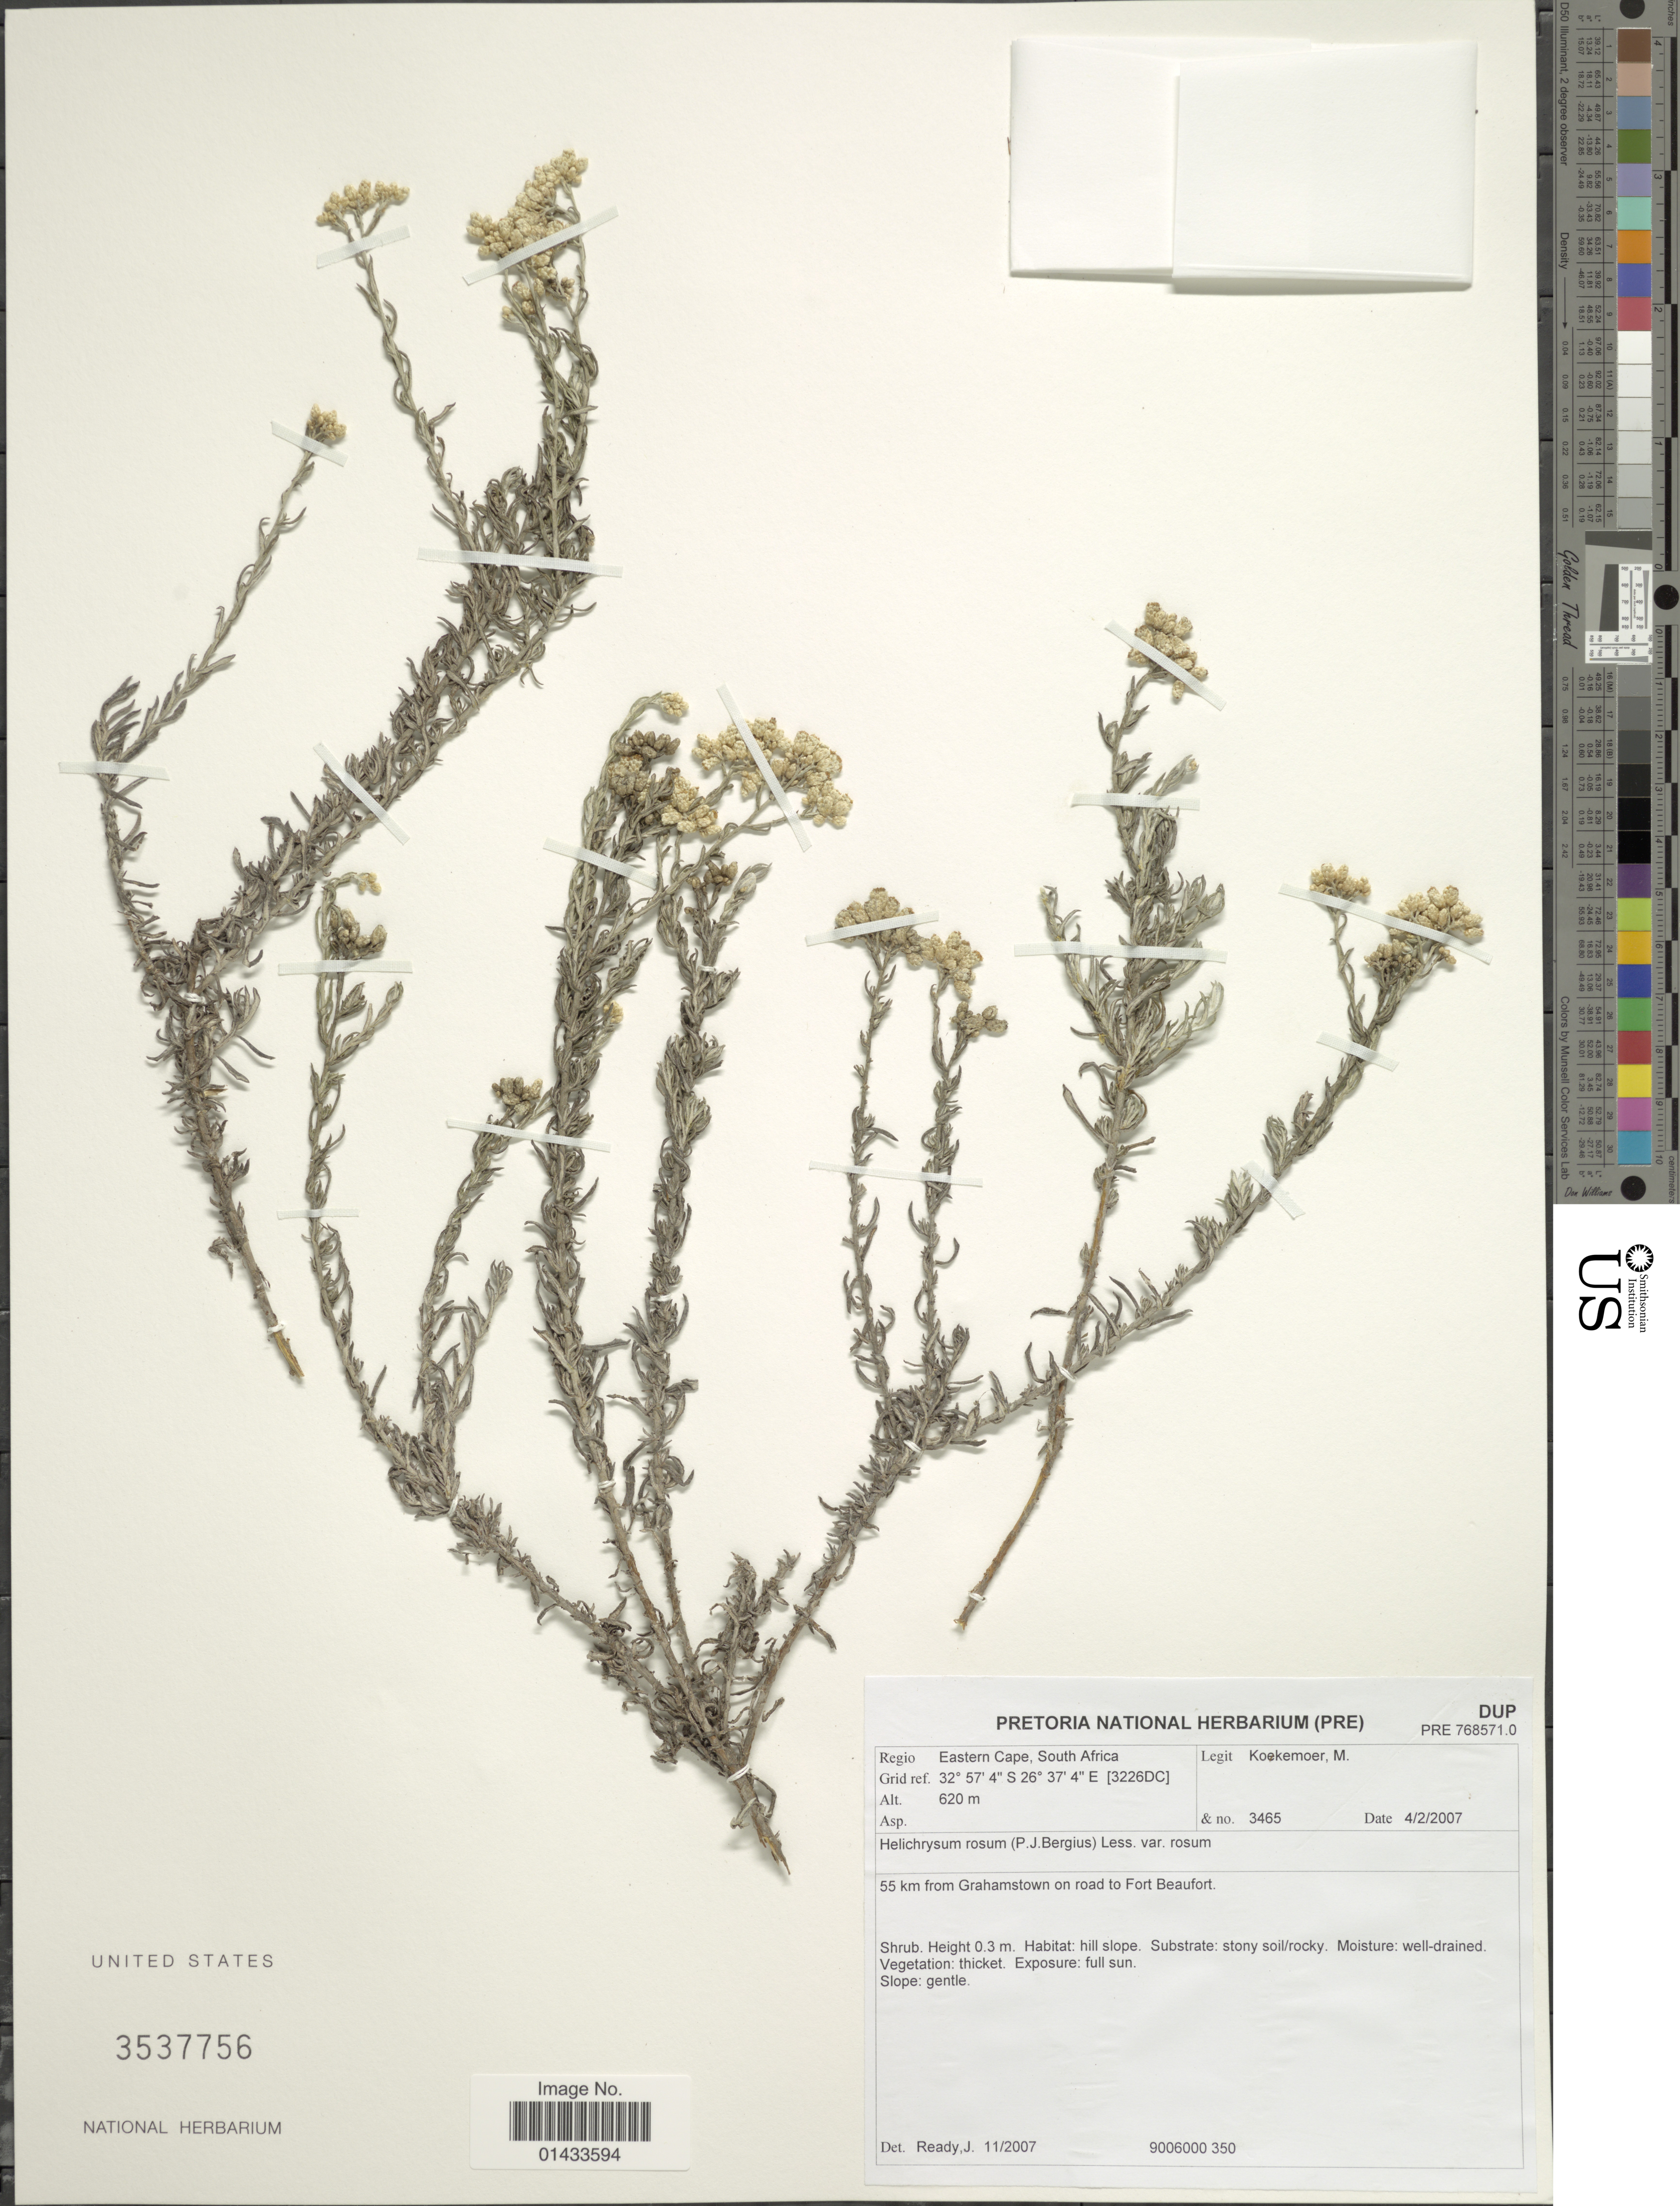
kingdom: Plantae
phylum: Tracheophyta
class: Magnoliopsida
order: Asterales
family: Asteraceae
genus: Helichrysum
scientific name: Helichrysum rosum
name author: Less.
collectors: M. Koekemoer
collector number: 3465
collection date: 2007-02-04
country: South Africa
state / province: Eastern Cape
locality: Regio Eastern Cape, South Africa, Grid ref. [3226DC], 55 km from Grahamstown on road to Fort Beaufort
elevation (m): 620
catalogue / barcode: US 3537756